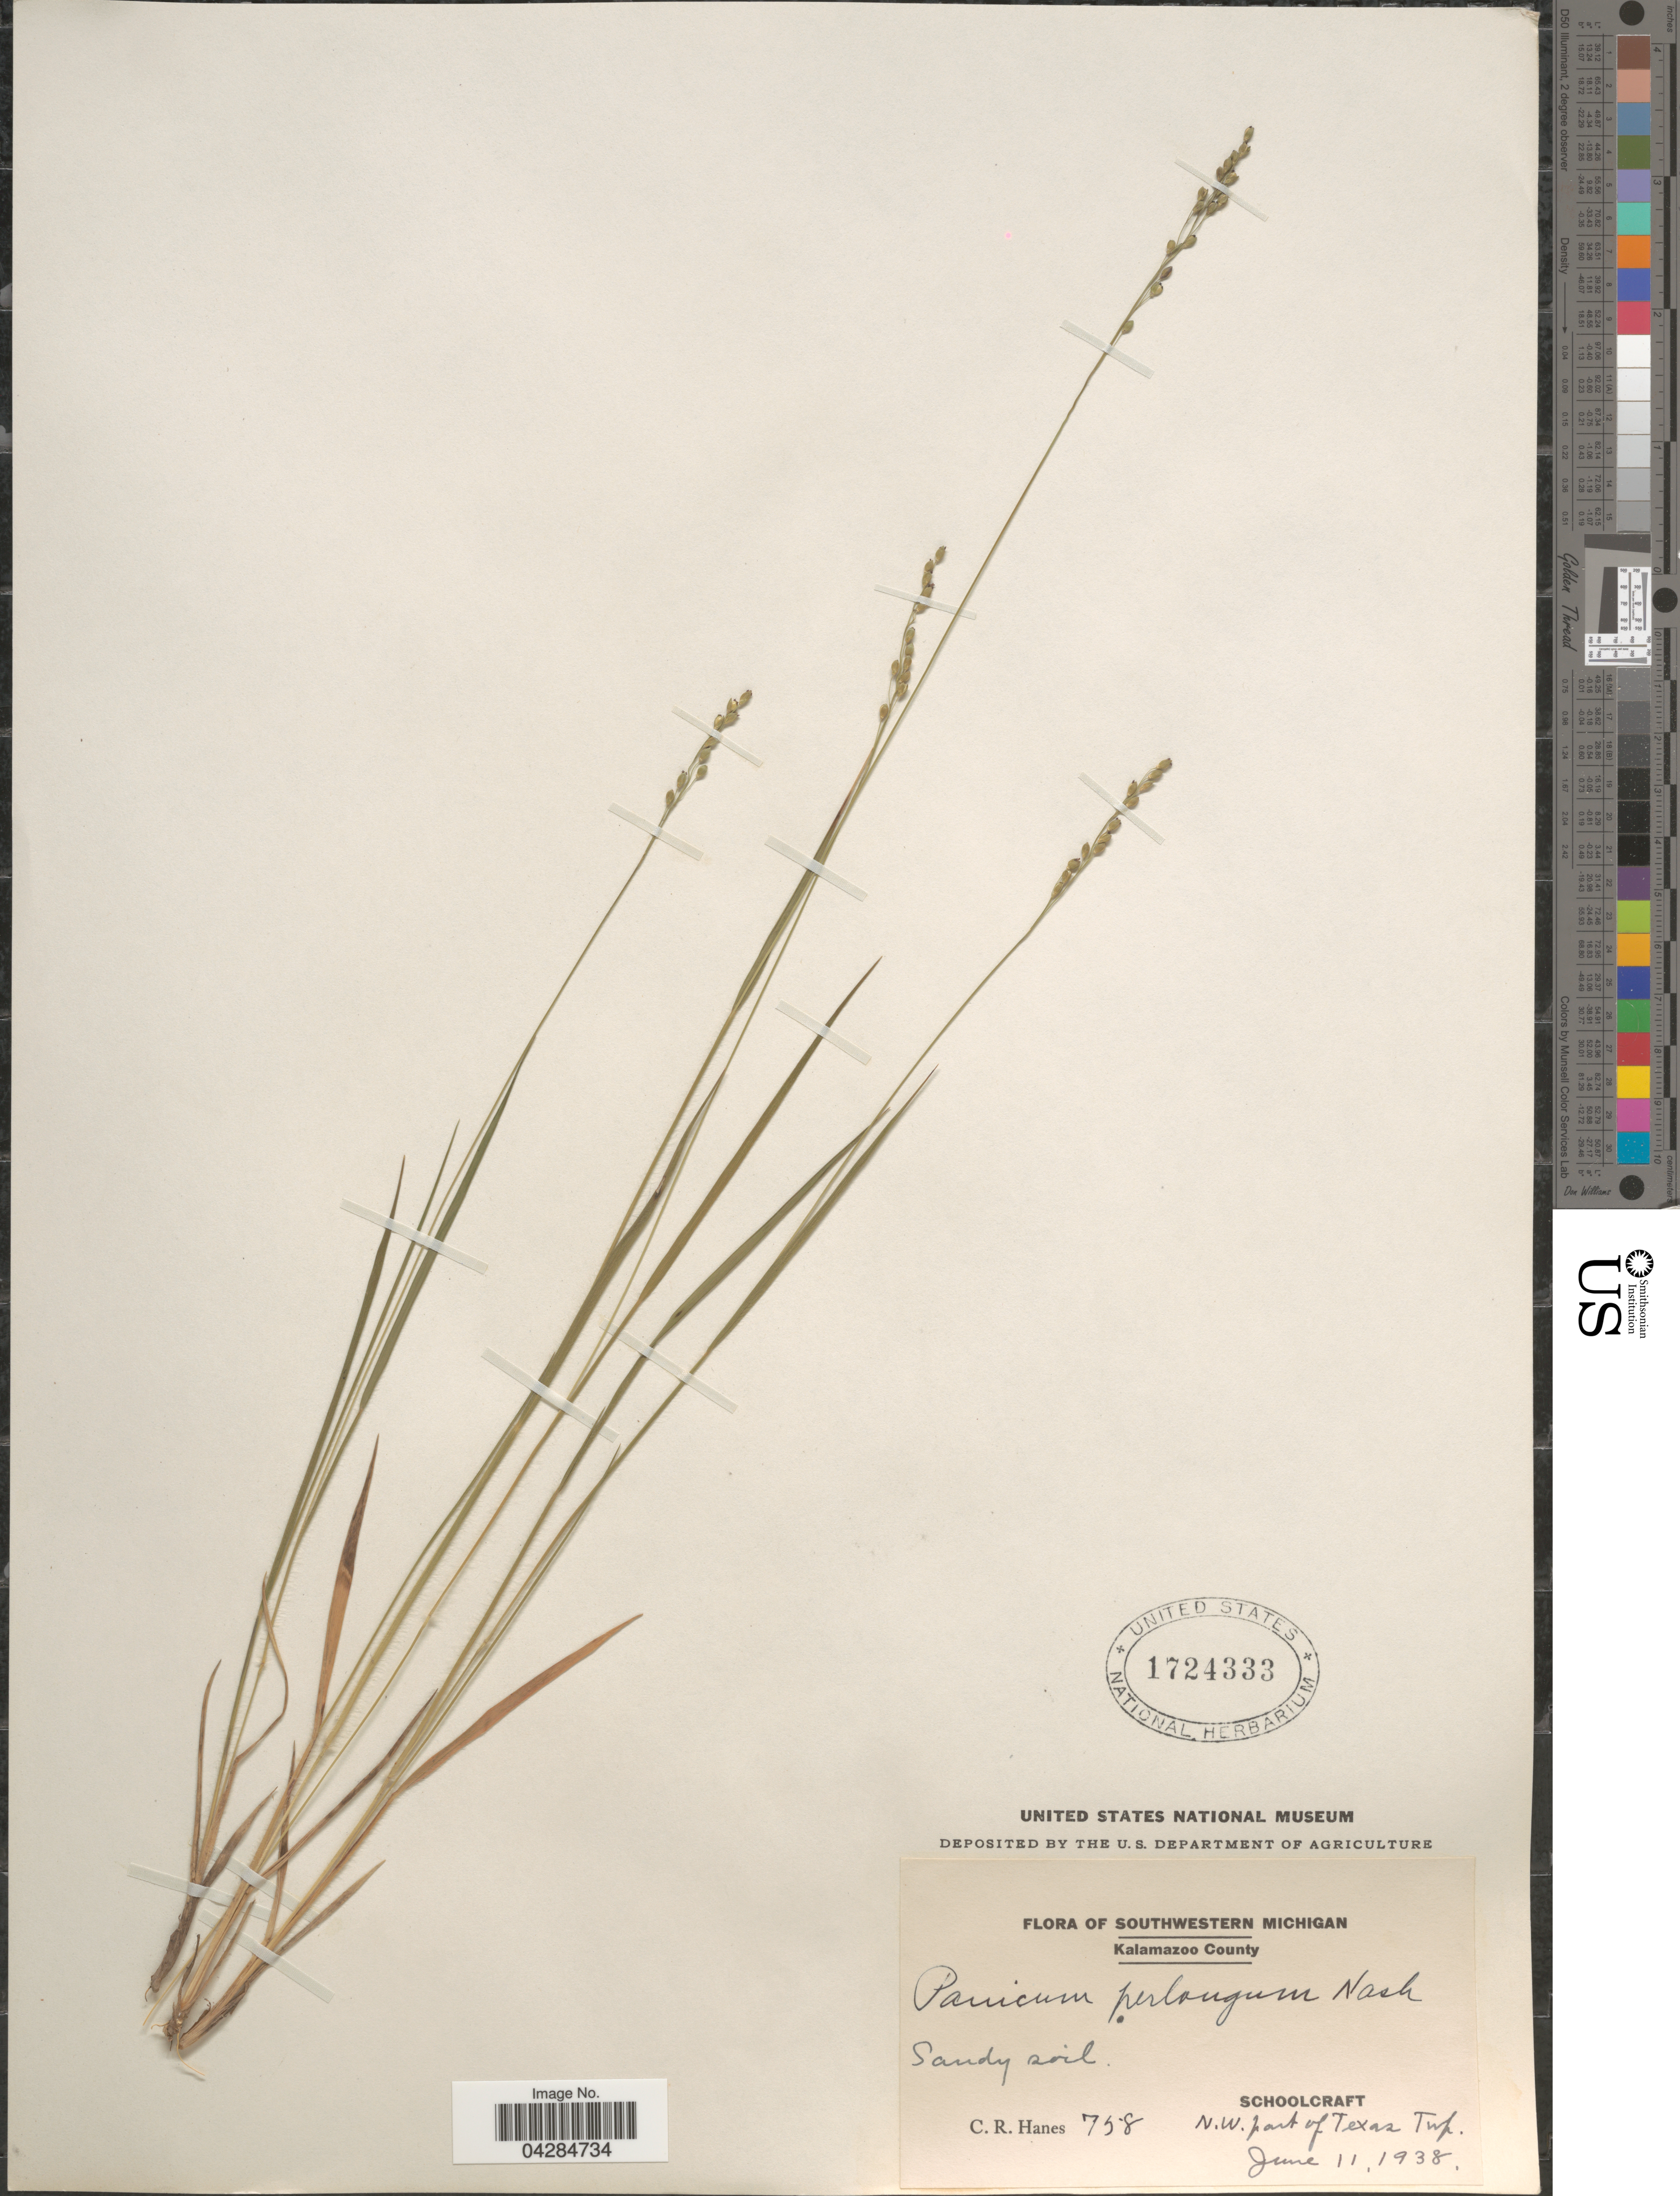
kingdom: Plantae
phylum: Tracheophyta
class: Liliopsida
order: Poales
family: Poaceae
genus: Dichanthelium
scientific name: Dichanthelium perlongum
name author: (Nash) Freckmann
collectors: C. Hanes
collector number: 758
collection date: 1938-06-11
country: United States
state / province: Michigan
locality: Southwestern Michigan. Kalamazoo County. Schoolcraft. N.W. part of Texas Twp.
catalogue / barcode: US 1724333